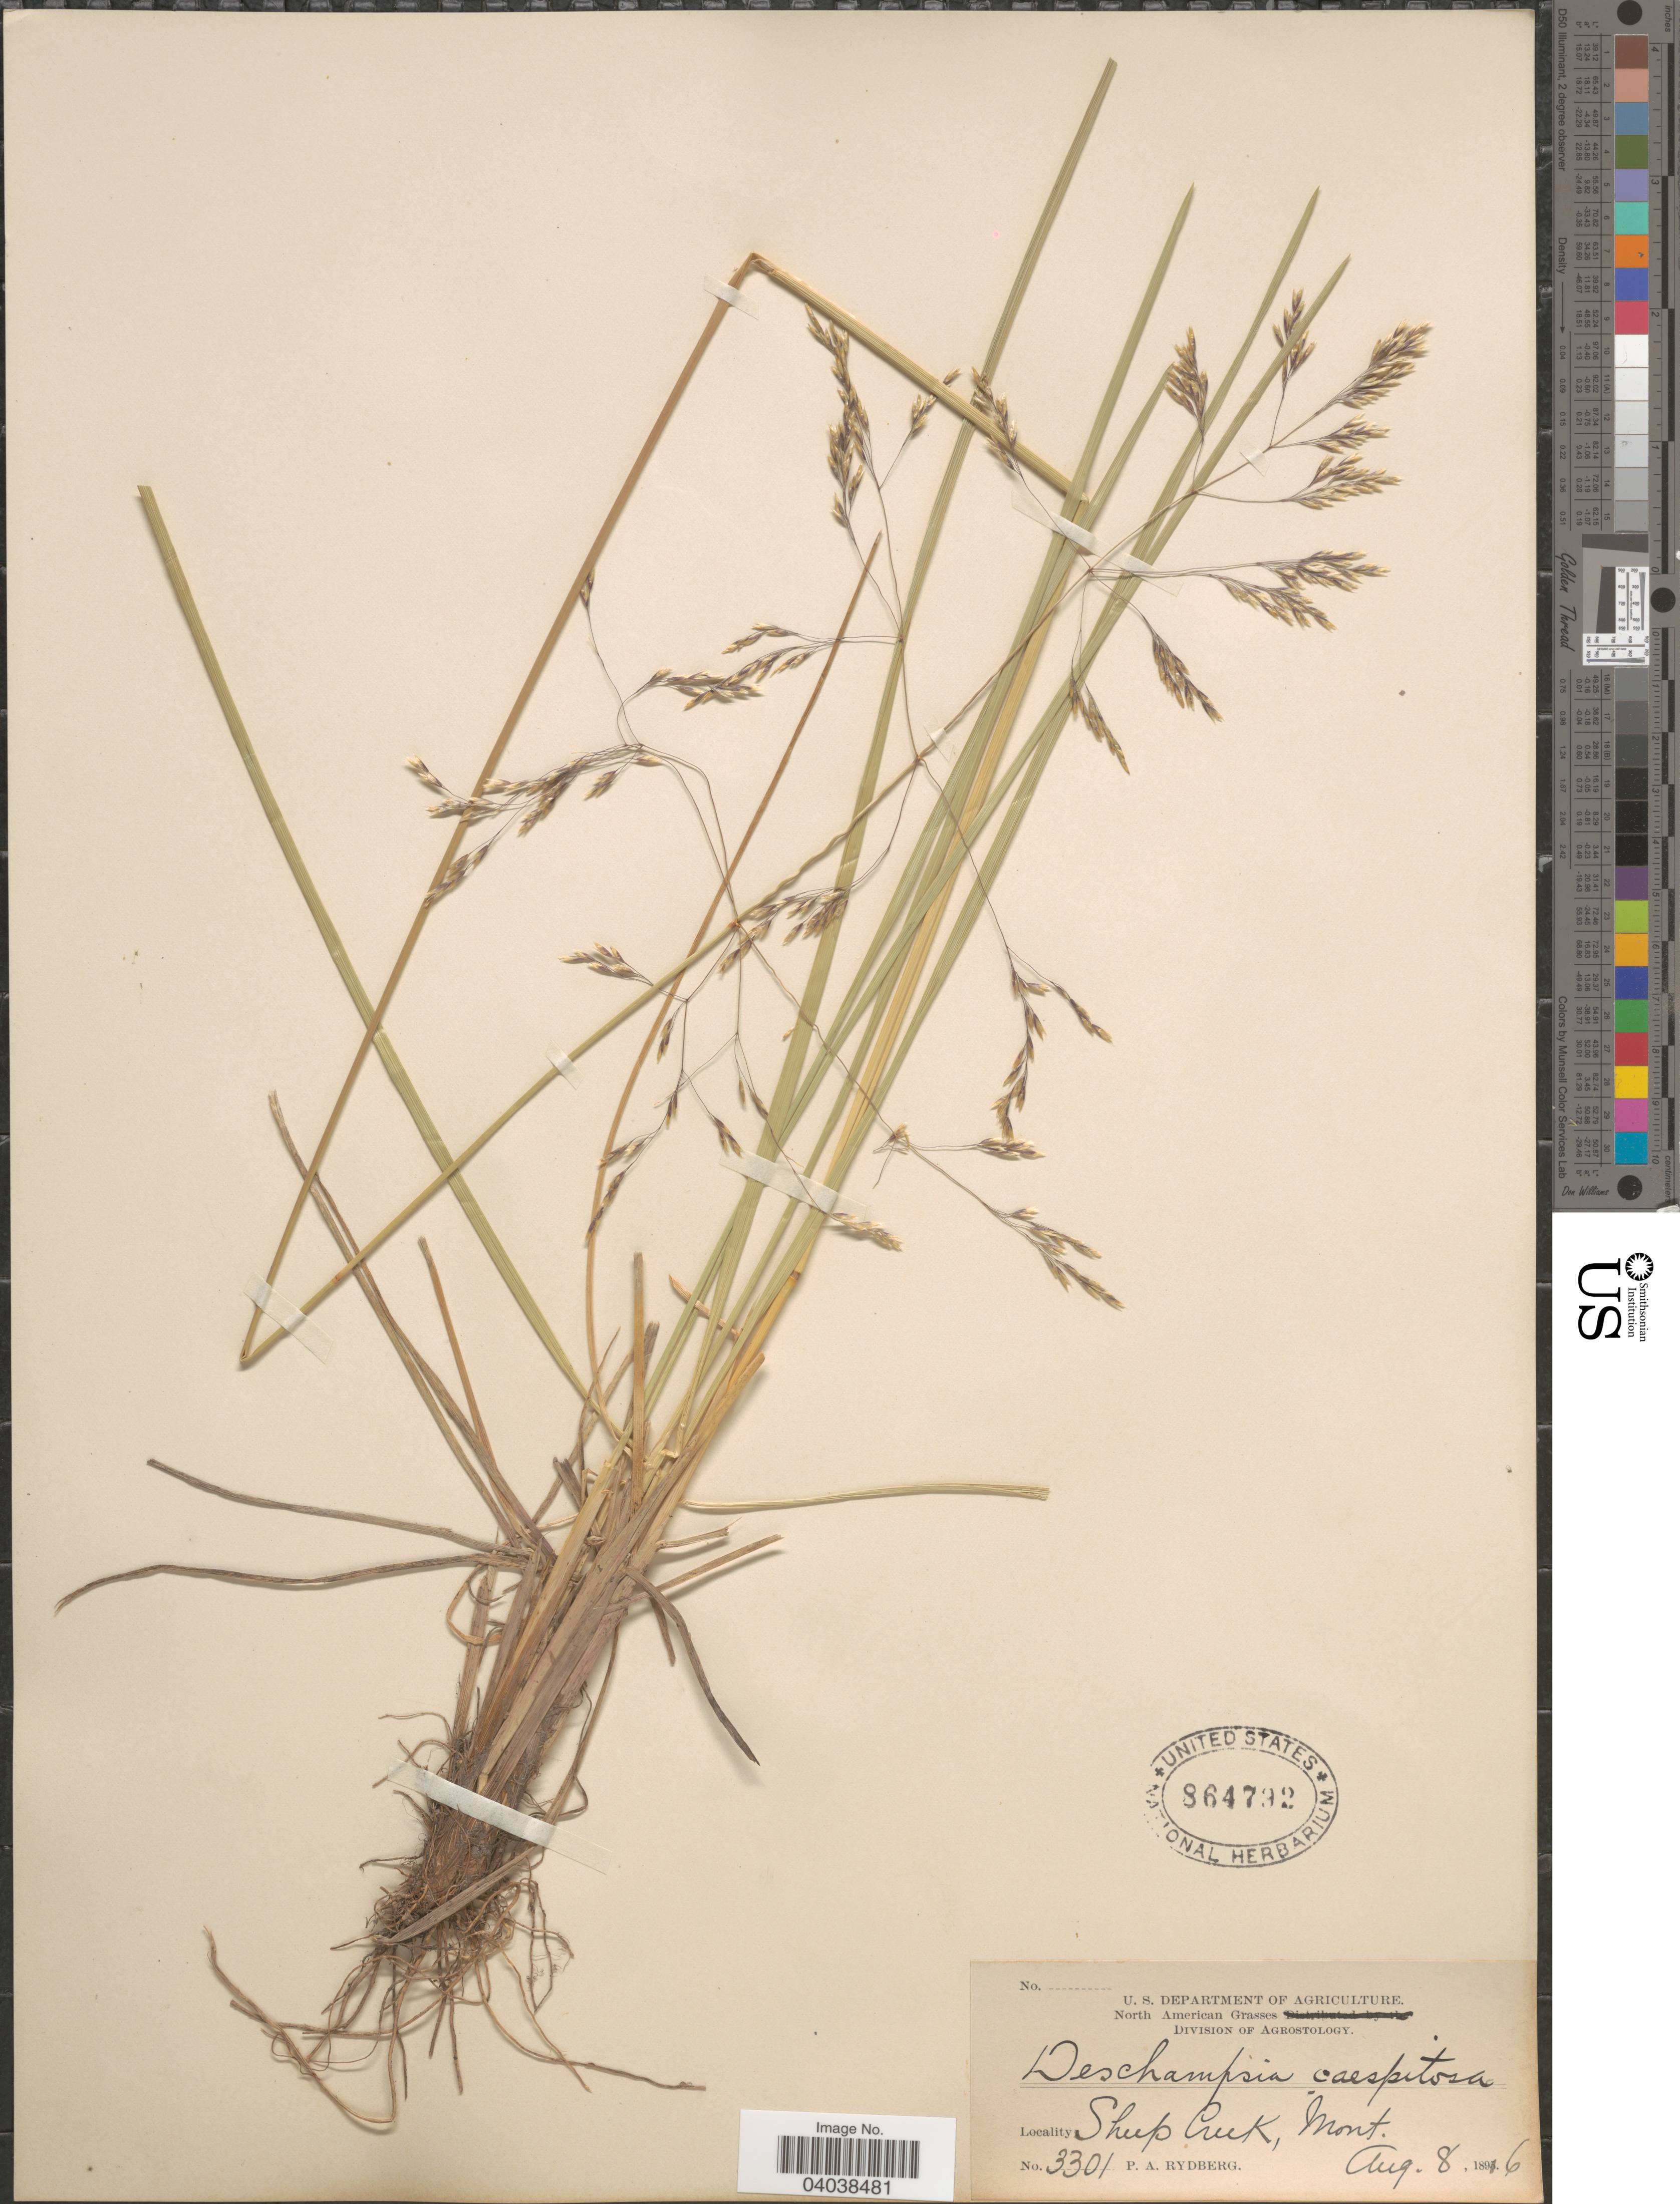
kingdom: Plantae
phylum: Tracheophyta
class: Liliopsida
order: Poales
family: Poaceae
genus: Deschampsia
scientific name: Deschampsia cespitosa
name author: (L.) P. Beauv.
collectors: P. A. Rydberg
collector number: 3301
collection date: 1896-08-08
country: United States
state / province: Montana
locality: Sheep Creek.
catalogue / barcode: US 864792